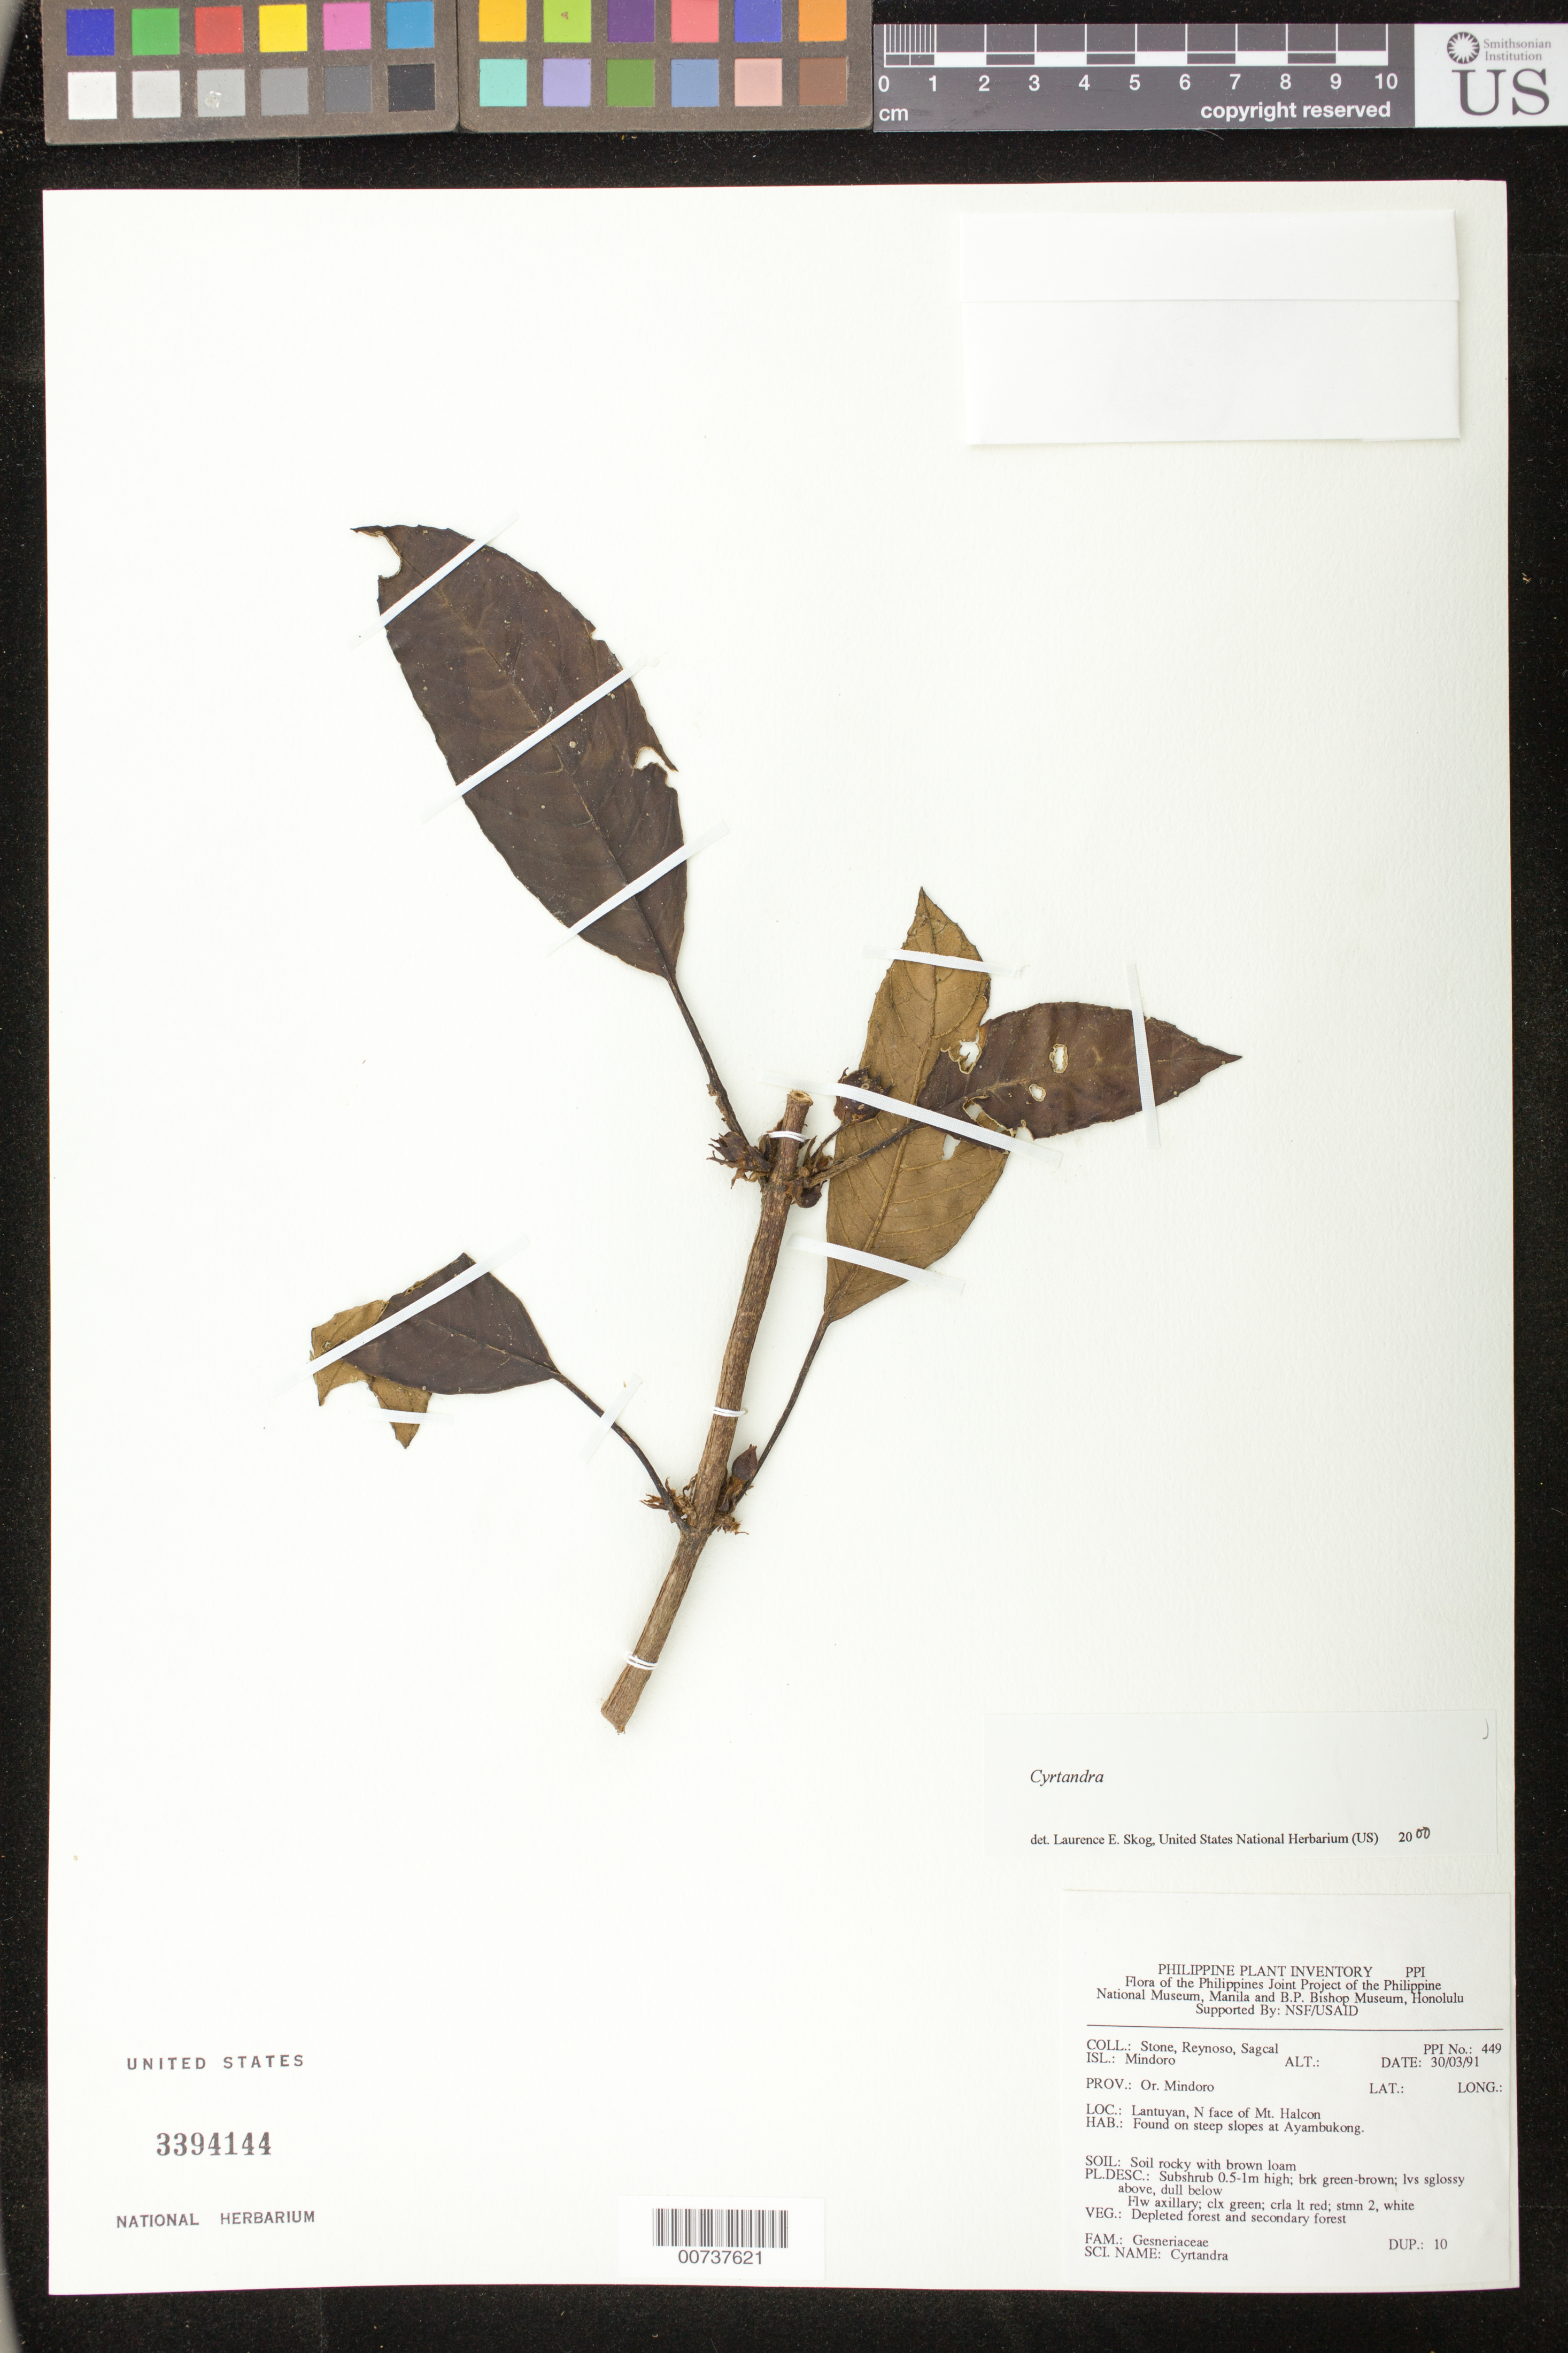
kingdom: Plantae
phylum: Tracheophyta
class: Magnoliopsida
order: Lamiales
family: Gesneriaceae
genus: Cyrtandra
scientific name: Cyrtandra sp.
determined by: Skog, Laurence E.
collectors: B. C. Stone, E. Reynoso & E. Sagcal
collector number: PPI no. 449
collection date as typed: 30 Mar 1991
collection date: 1991-03-30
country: Philippines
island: Mindoro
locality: Prov. Or. Mindoro; Lantuyan, N face of Mt. Halcon, found on steep slopes at Ayambukong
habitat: Depleted forest and secondary forest; soil rocky with brown loam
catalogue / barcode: US 3394144